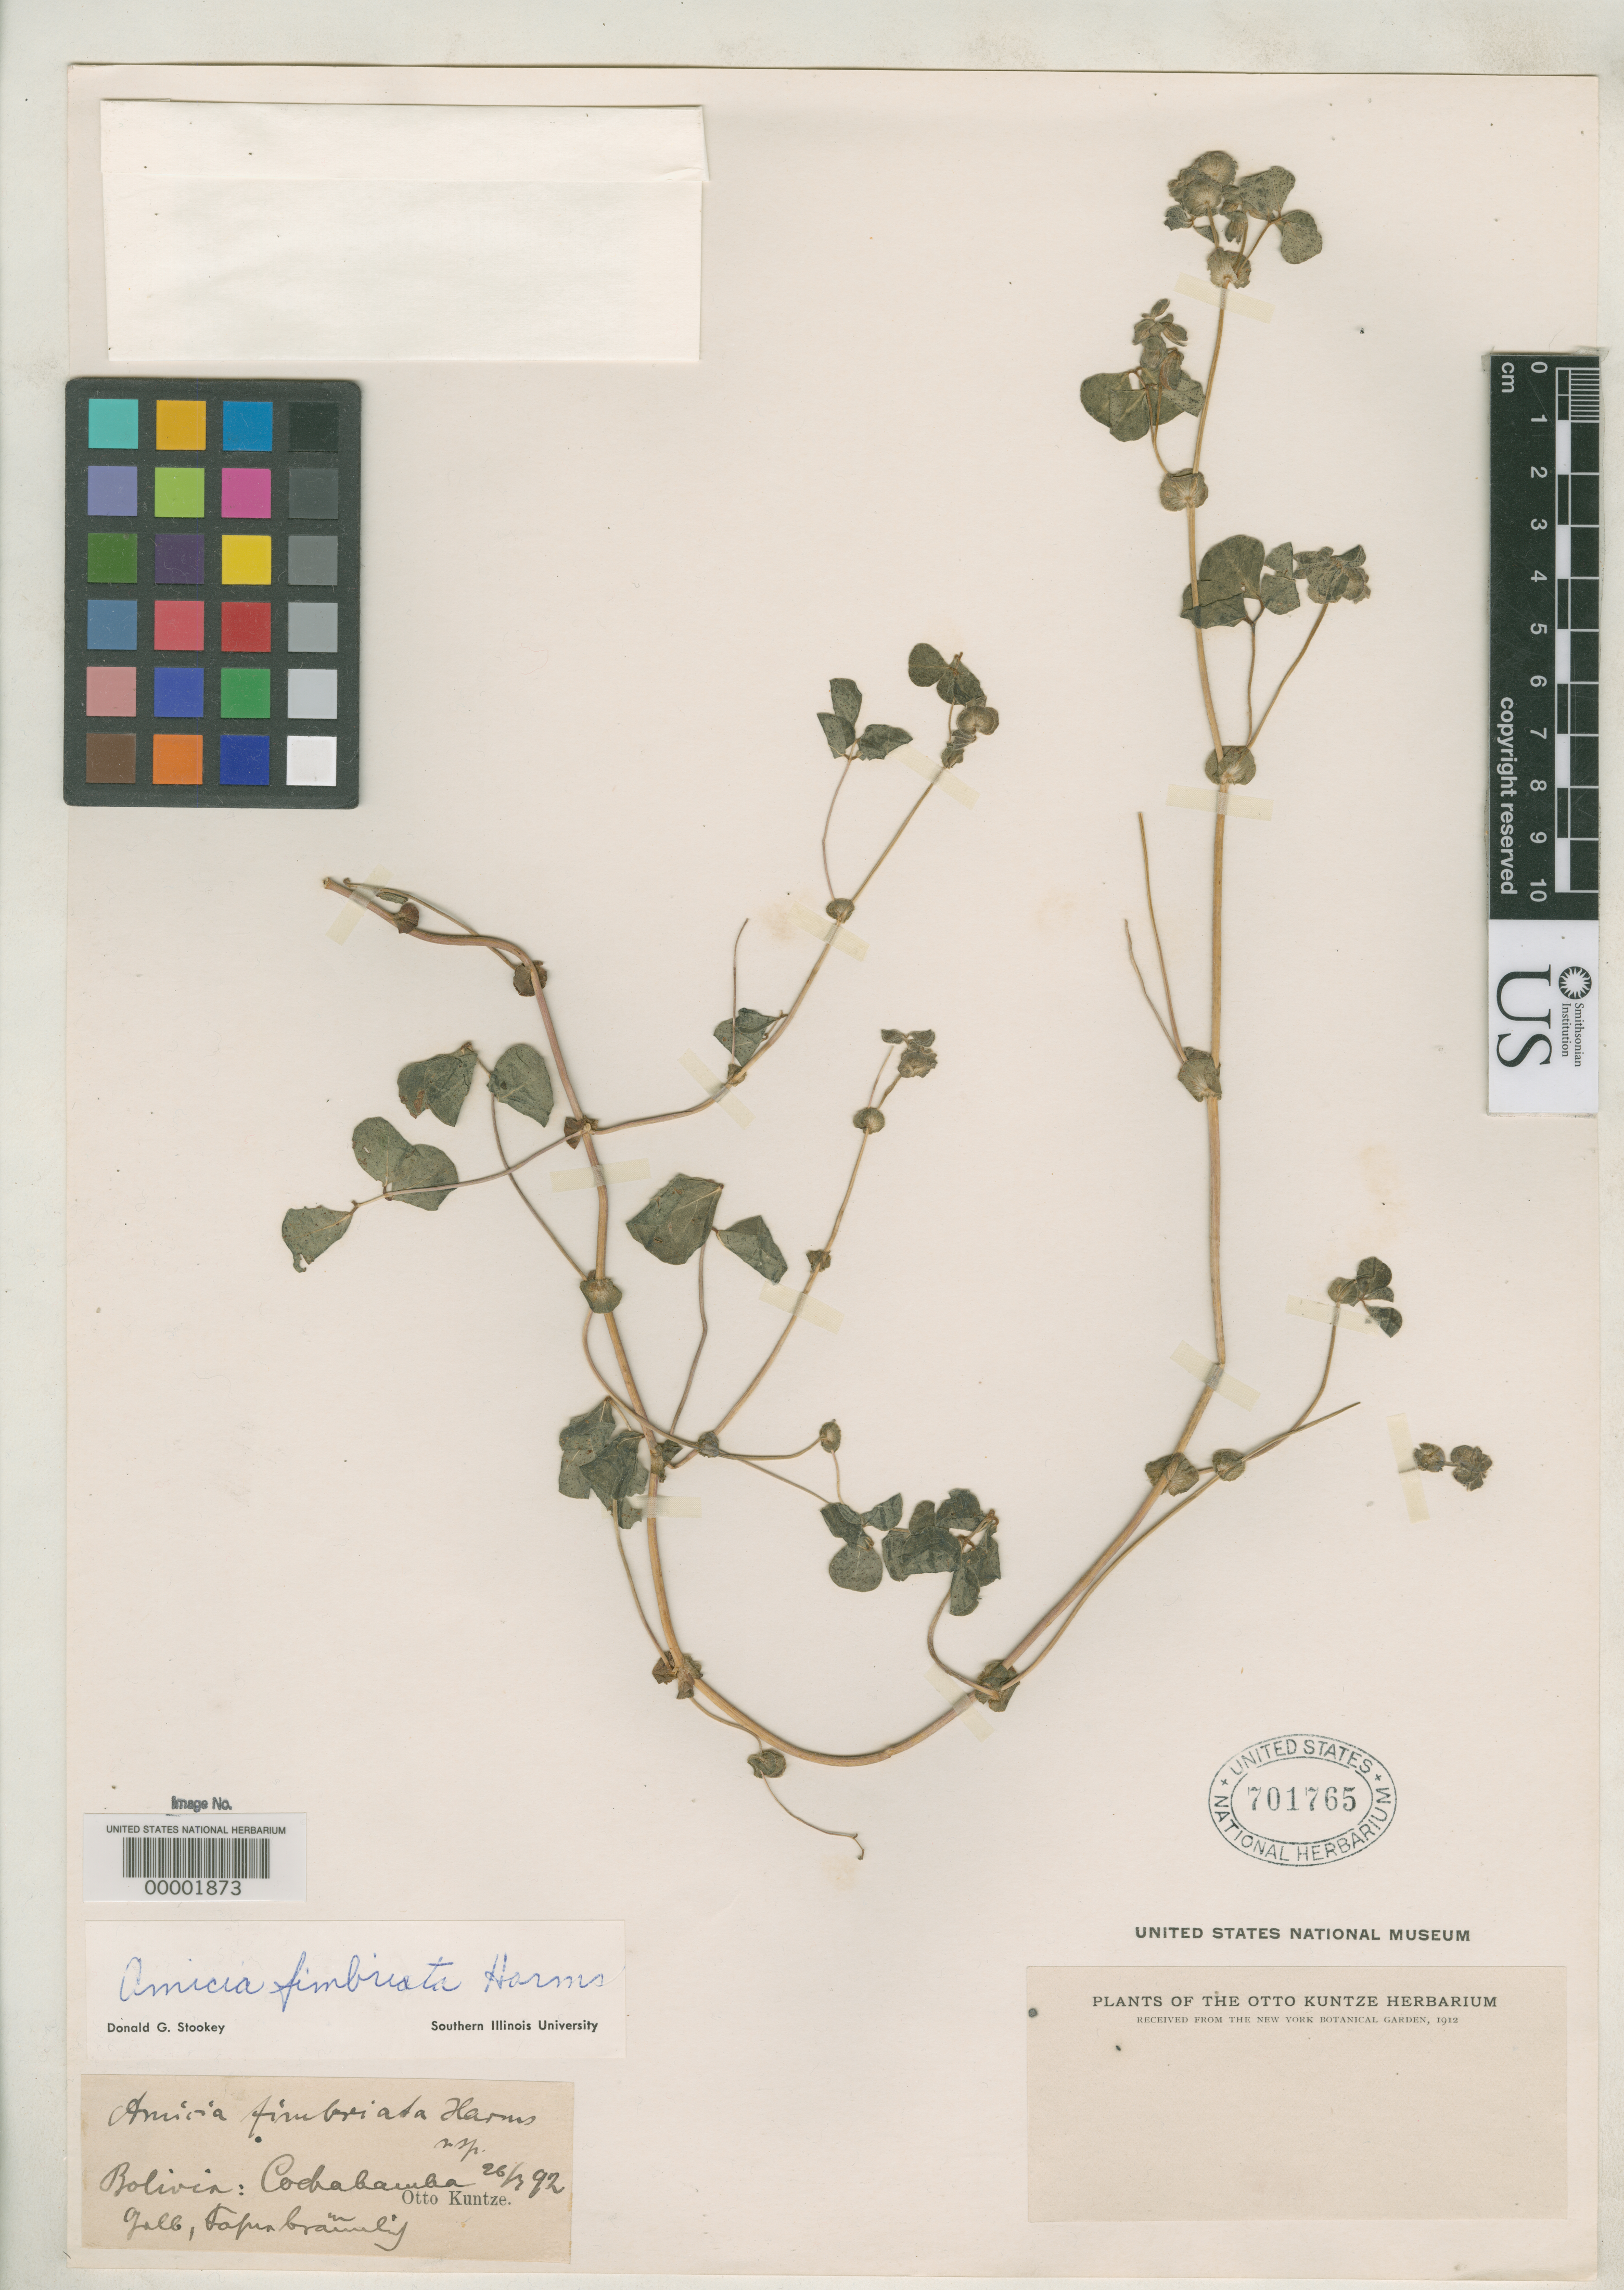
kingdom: Plantae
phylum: Tracheophyta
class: Magnoliopsida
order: Fabales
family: Fabaceae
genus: Amicia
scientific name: Amicia fimbriata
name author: Harms in Kuntze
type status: Type Collection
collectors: C.E.O. Kuntze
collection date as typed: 26 Jul 1892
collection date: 1892-07-26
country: Bolivia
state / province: Cochabamba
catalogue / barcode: US 701765